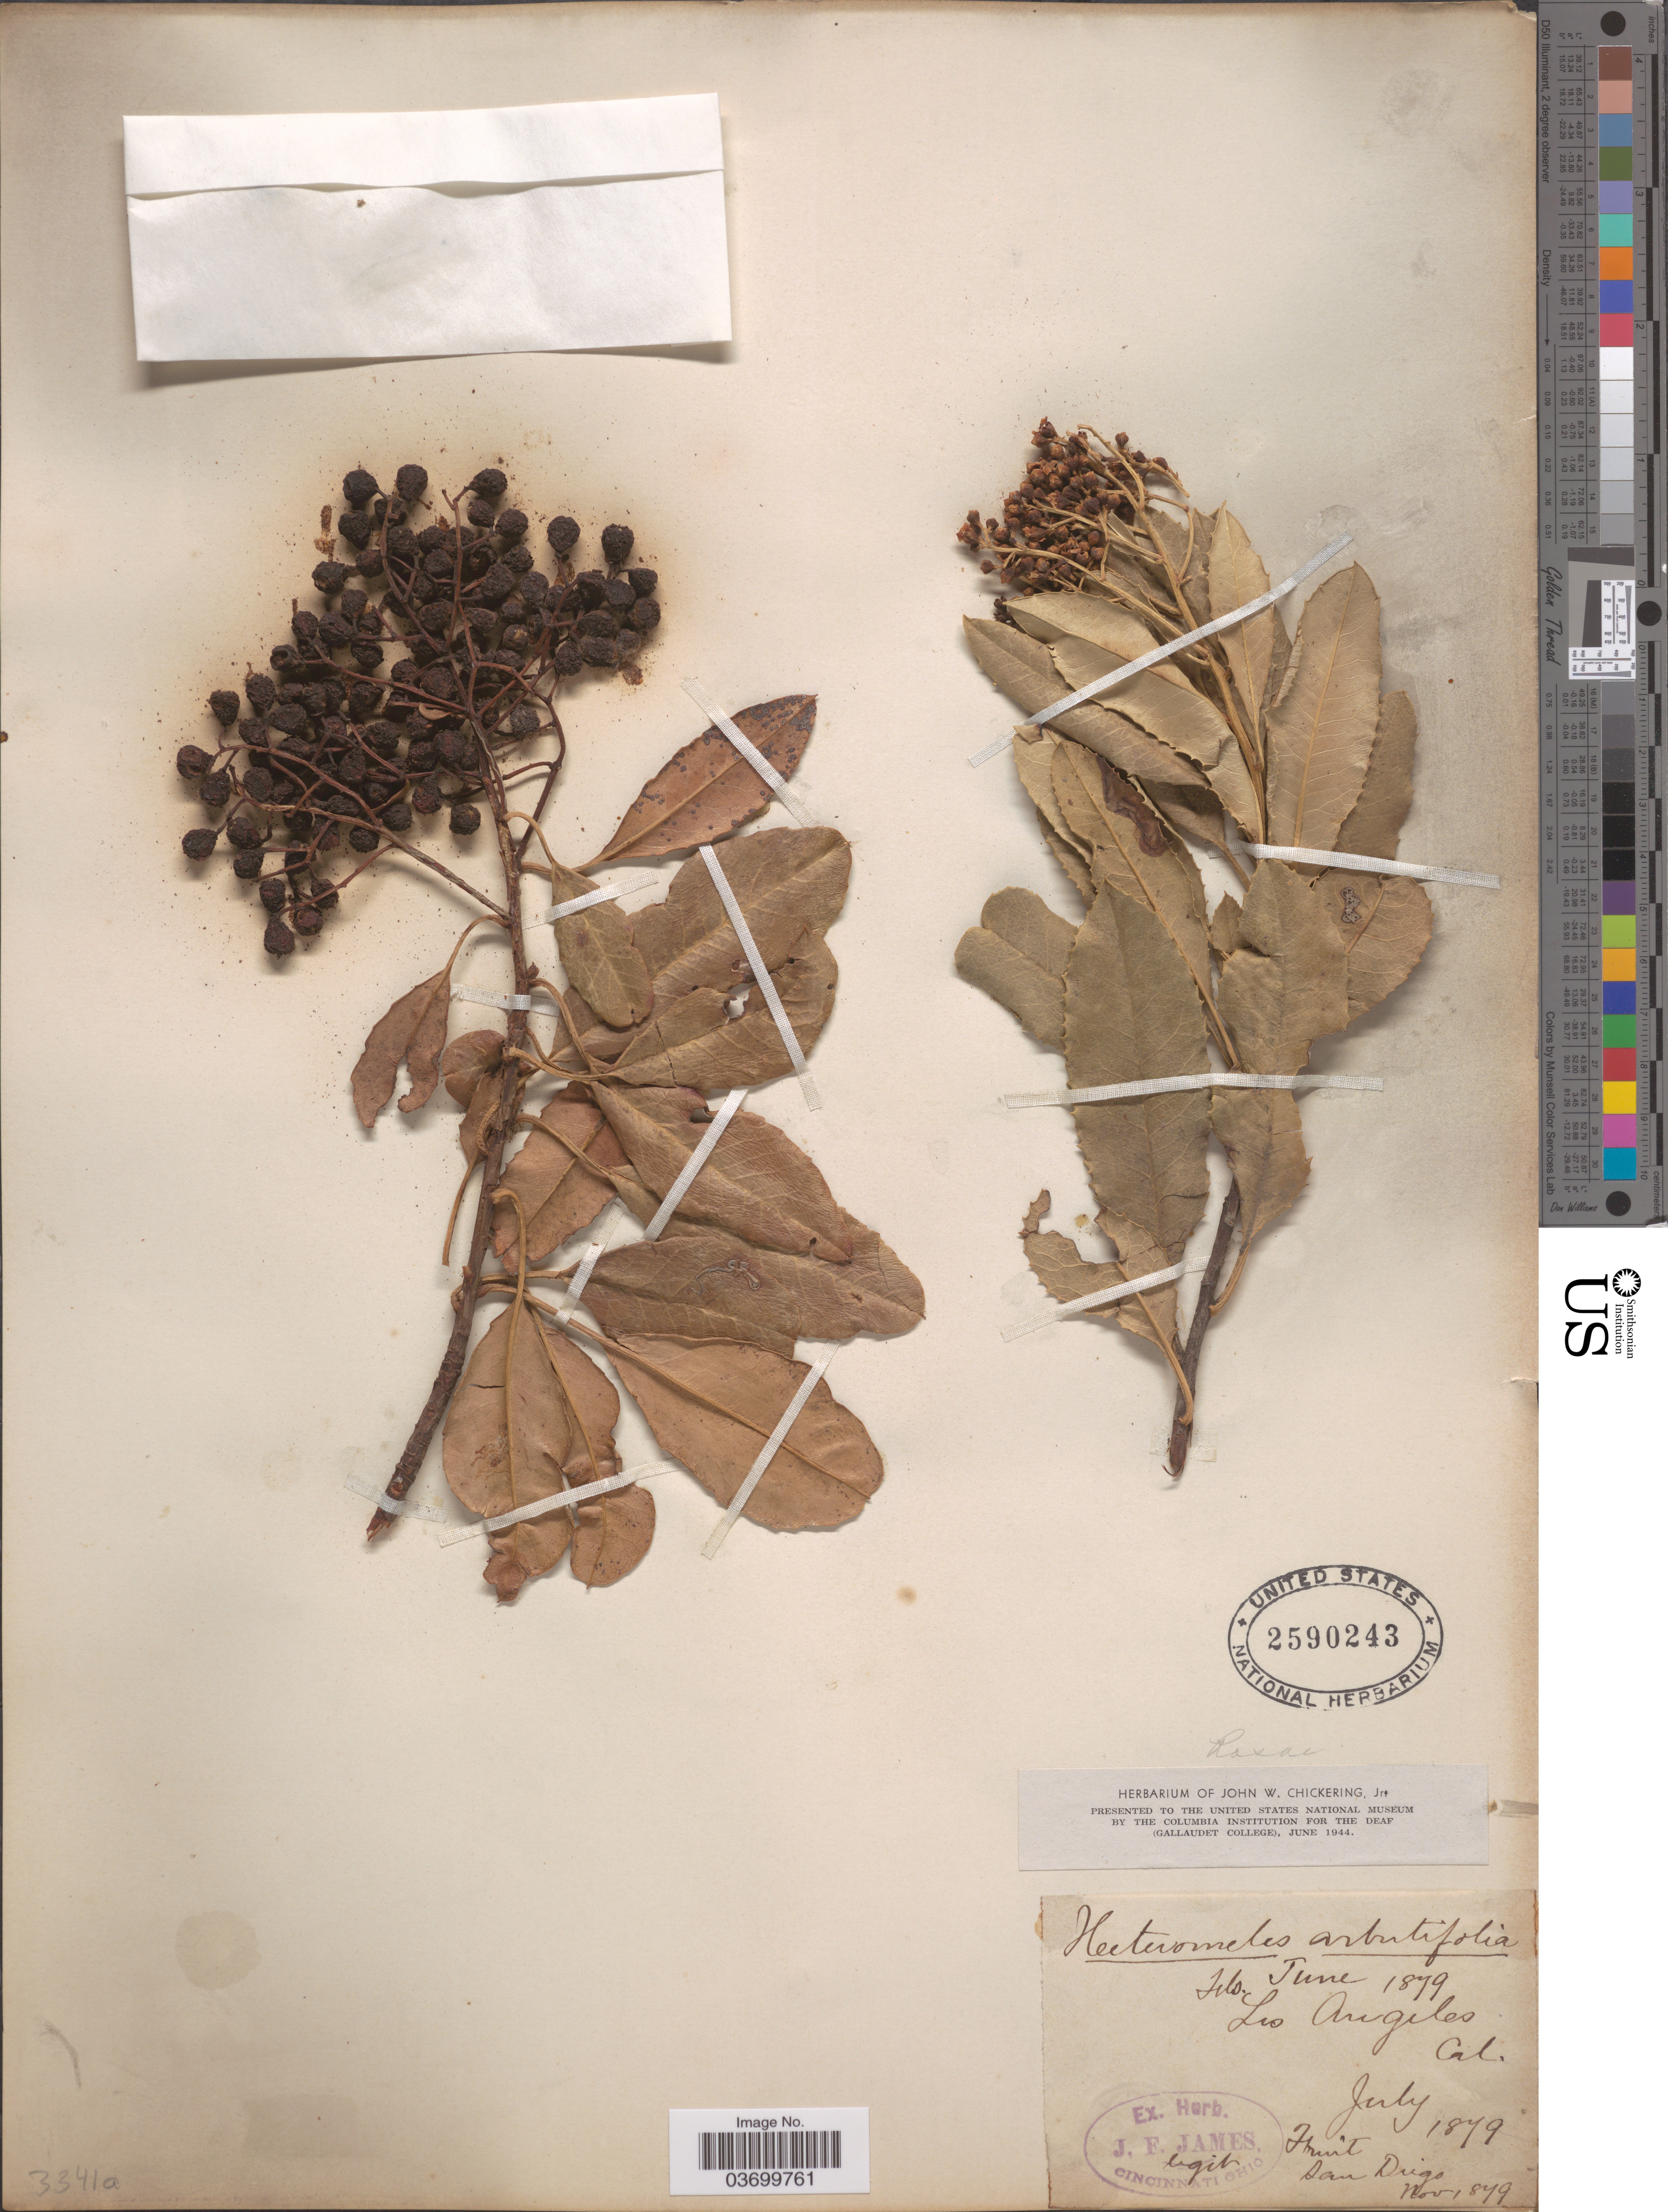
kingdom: Plantae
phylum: Tracheophyta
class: Magnoliopsida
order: Rosales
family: Rosaceae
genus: Heteromeles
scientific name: Heteromeles arbutifolia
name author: (Lindl.) Roemer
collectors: J. James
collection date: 1879-06/1879-11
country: United States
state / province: California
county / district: Los Angeles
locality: Los Angeles. San Diego. [unsure placement]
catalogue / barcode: US 2590243